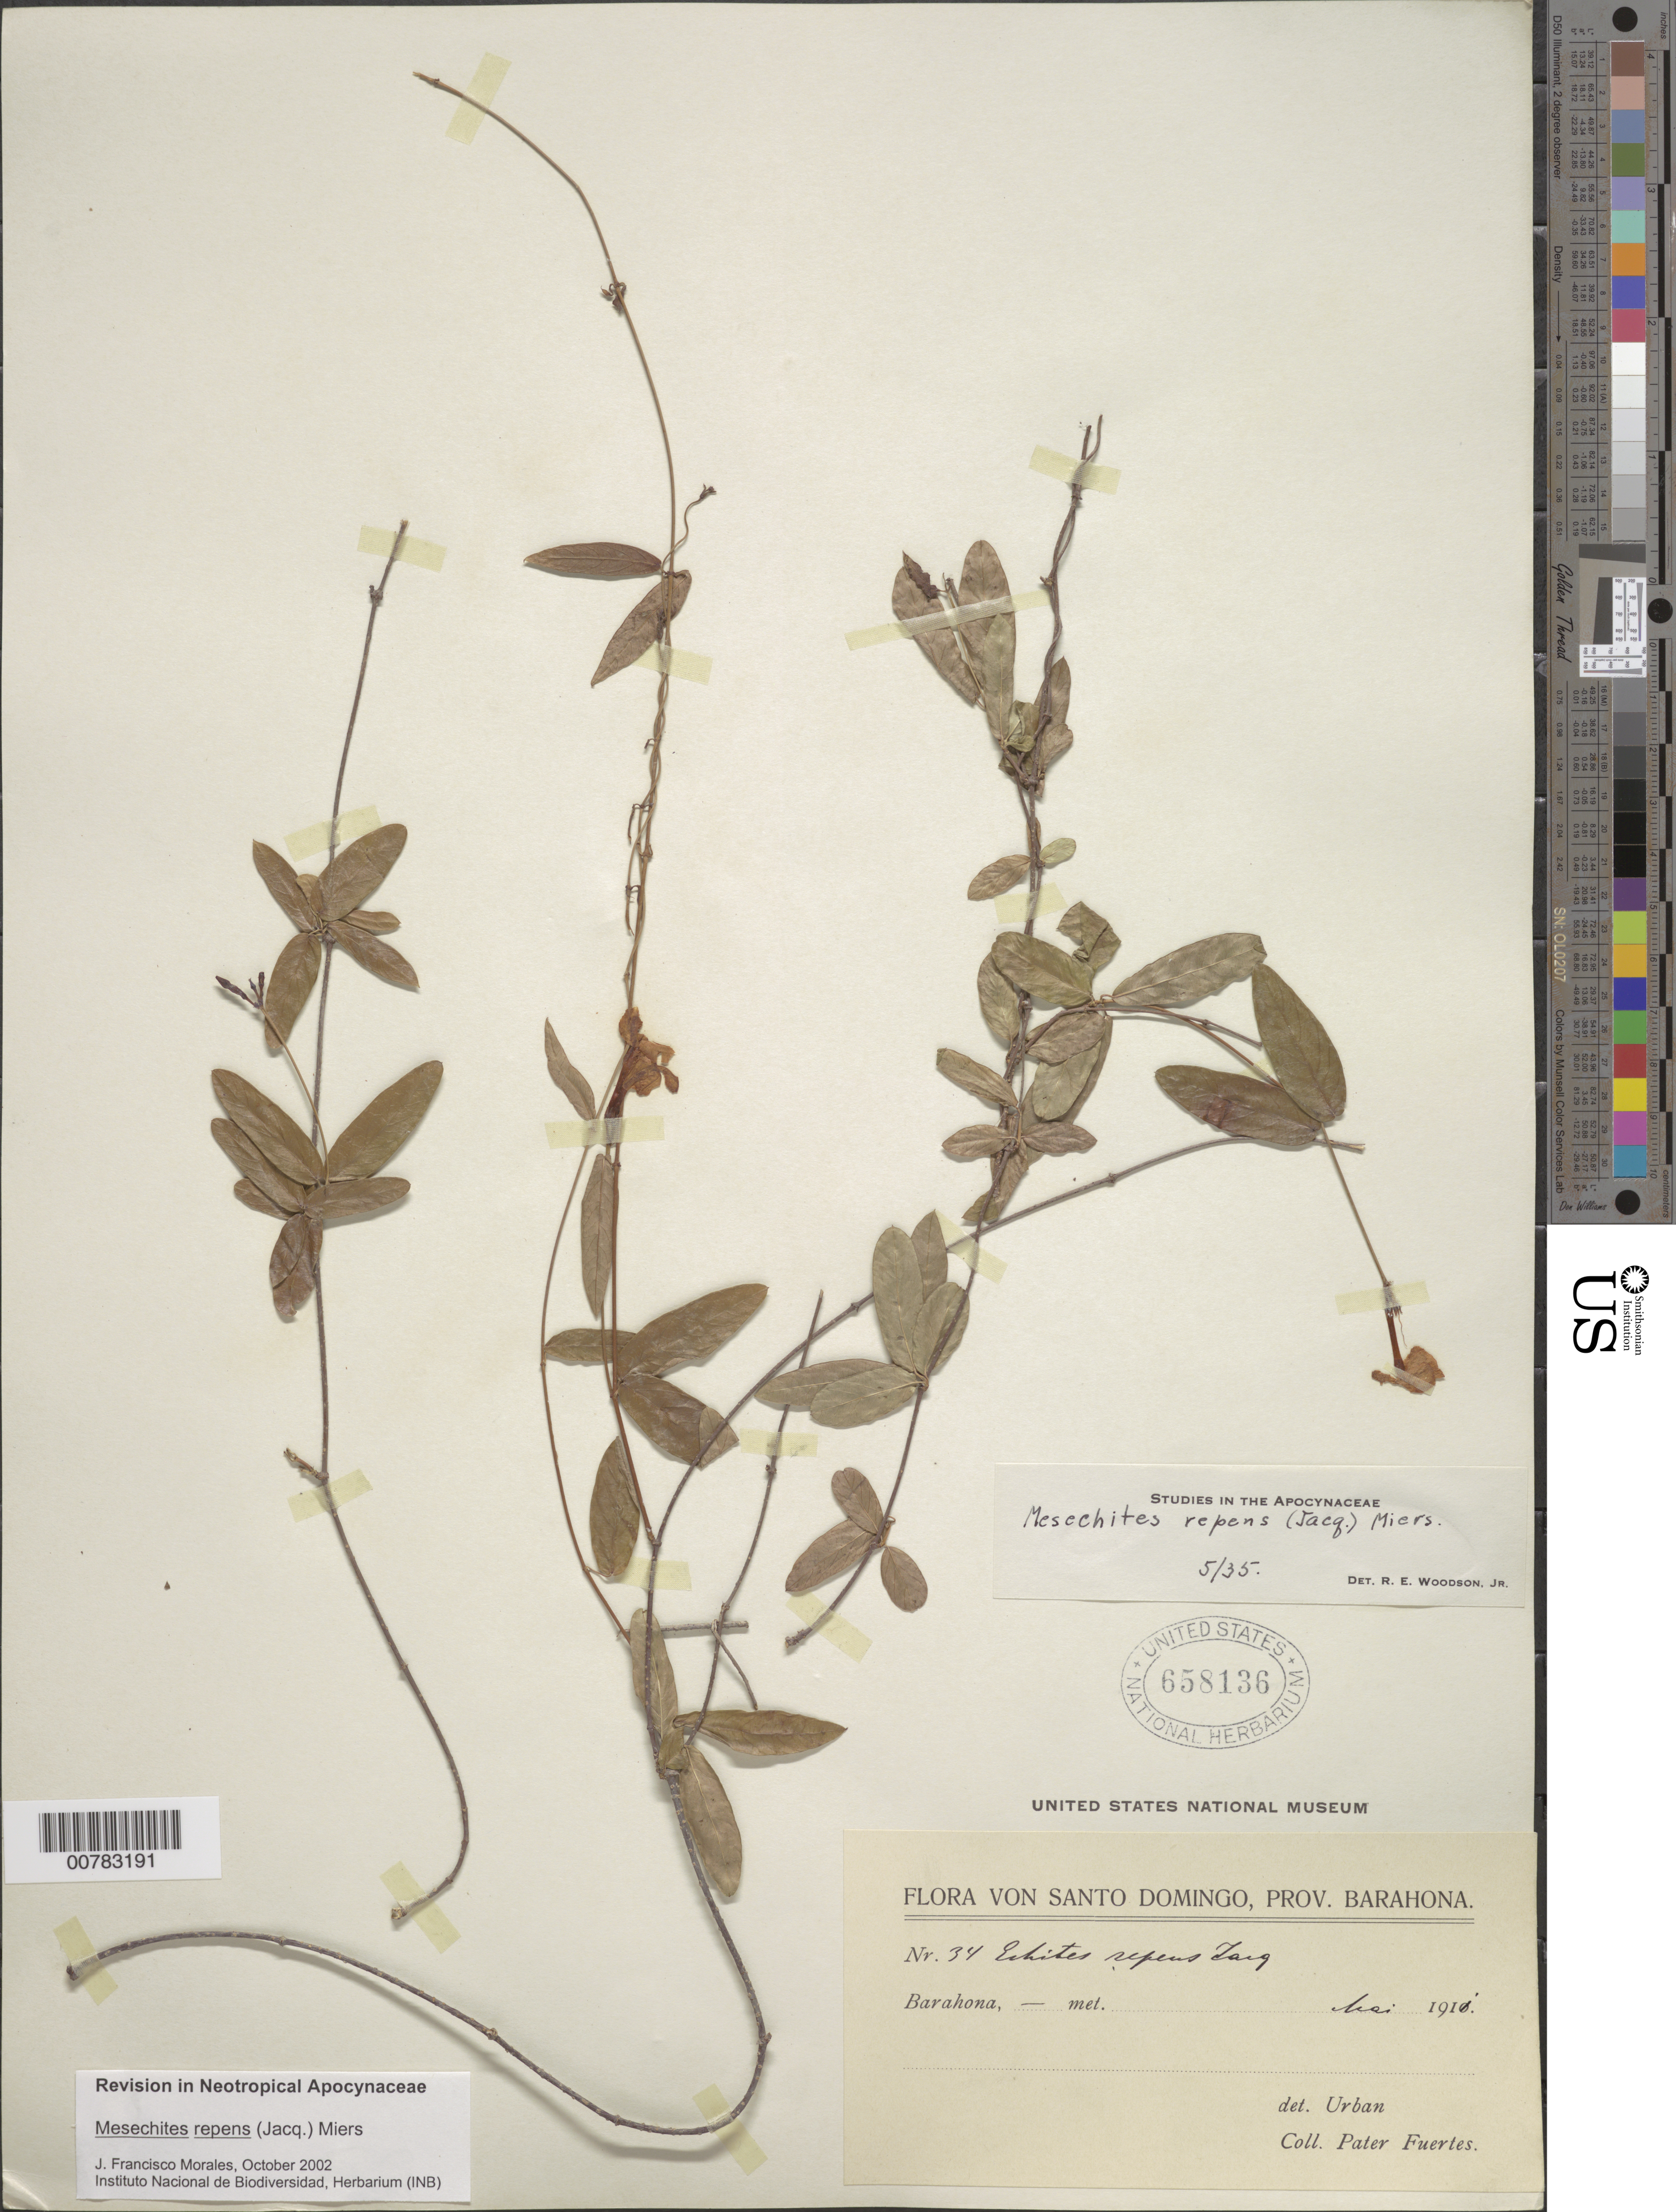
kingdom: Plantae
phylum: Tracheophyta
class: Magnoliopsida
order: Gentianales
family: Apocynaceae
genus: Mesechites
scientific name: Mesechites repens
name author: (Jacq.) Miers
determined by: Morales, J. F.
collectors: M. D. Fuertes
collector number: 34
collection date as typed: Mar 1910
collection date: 1910-03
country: Dominican Republic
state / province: Barahona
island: Hispaniola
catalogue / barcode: US 658136